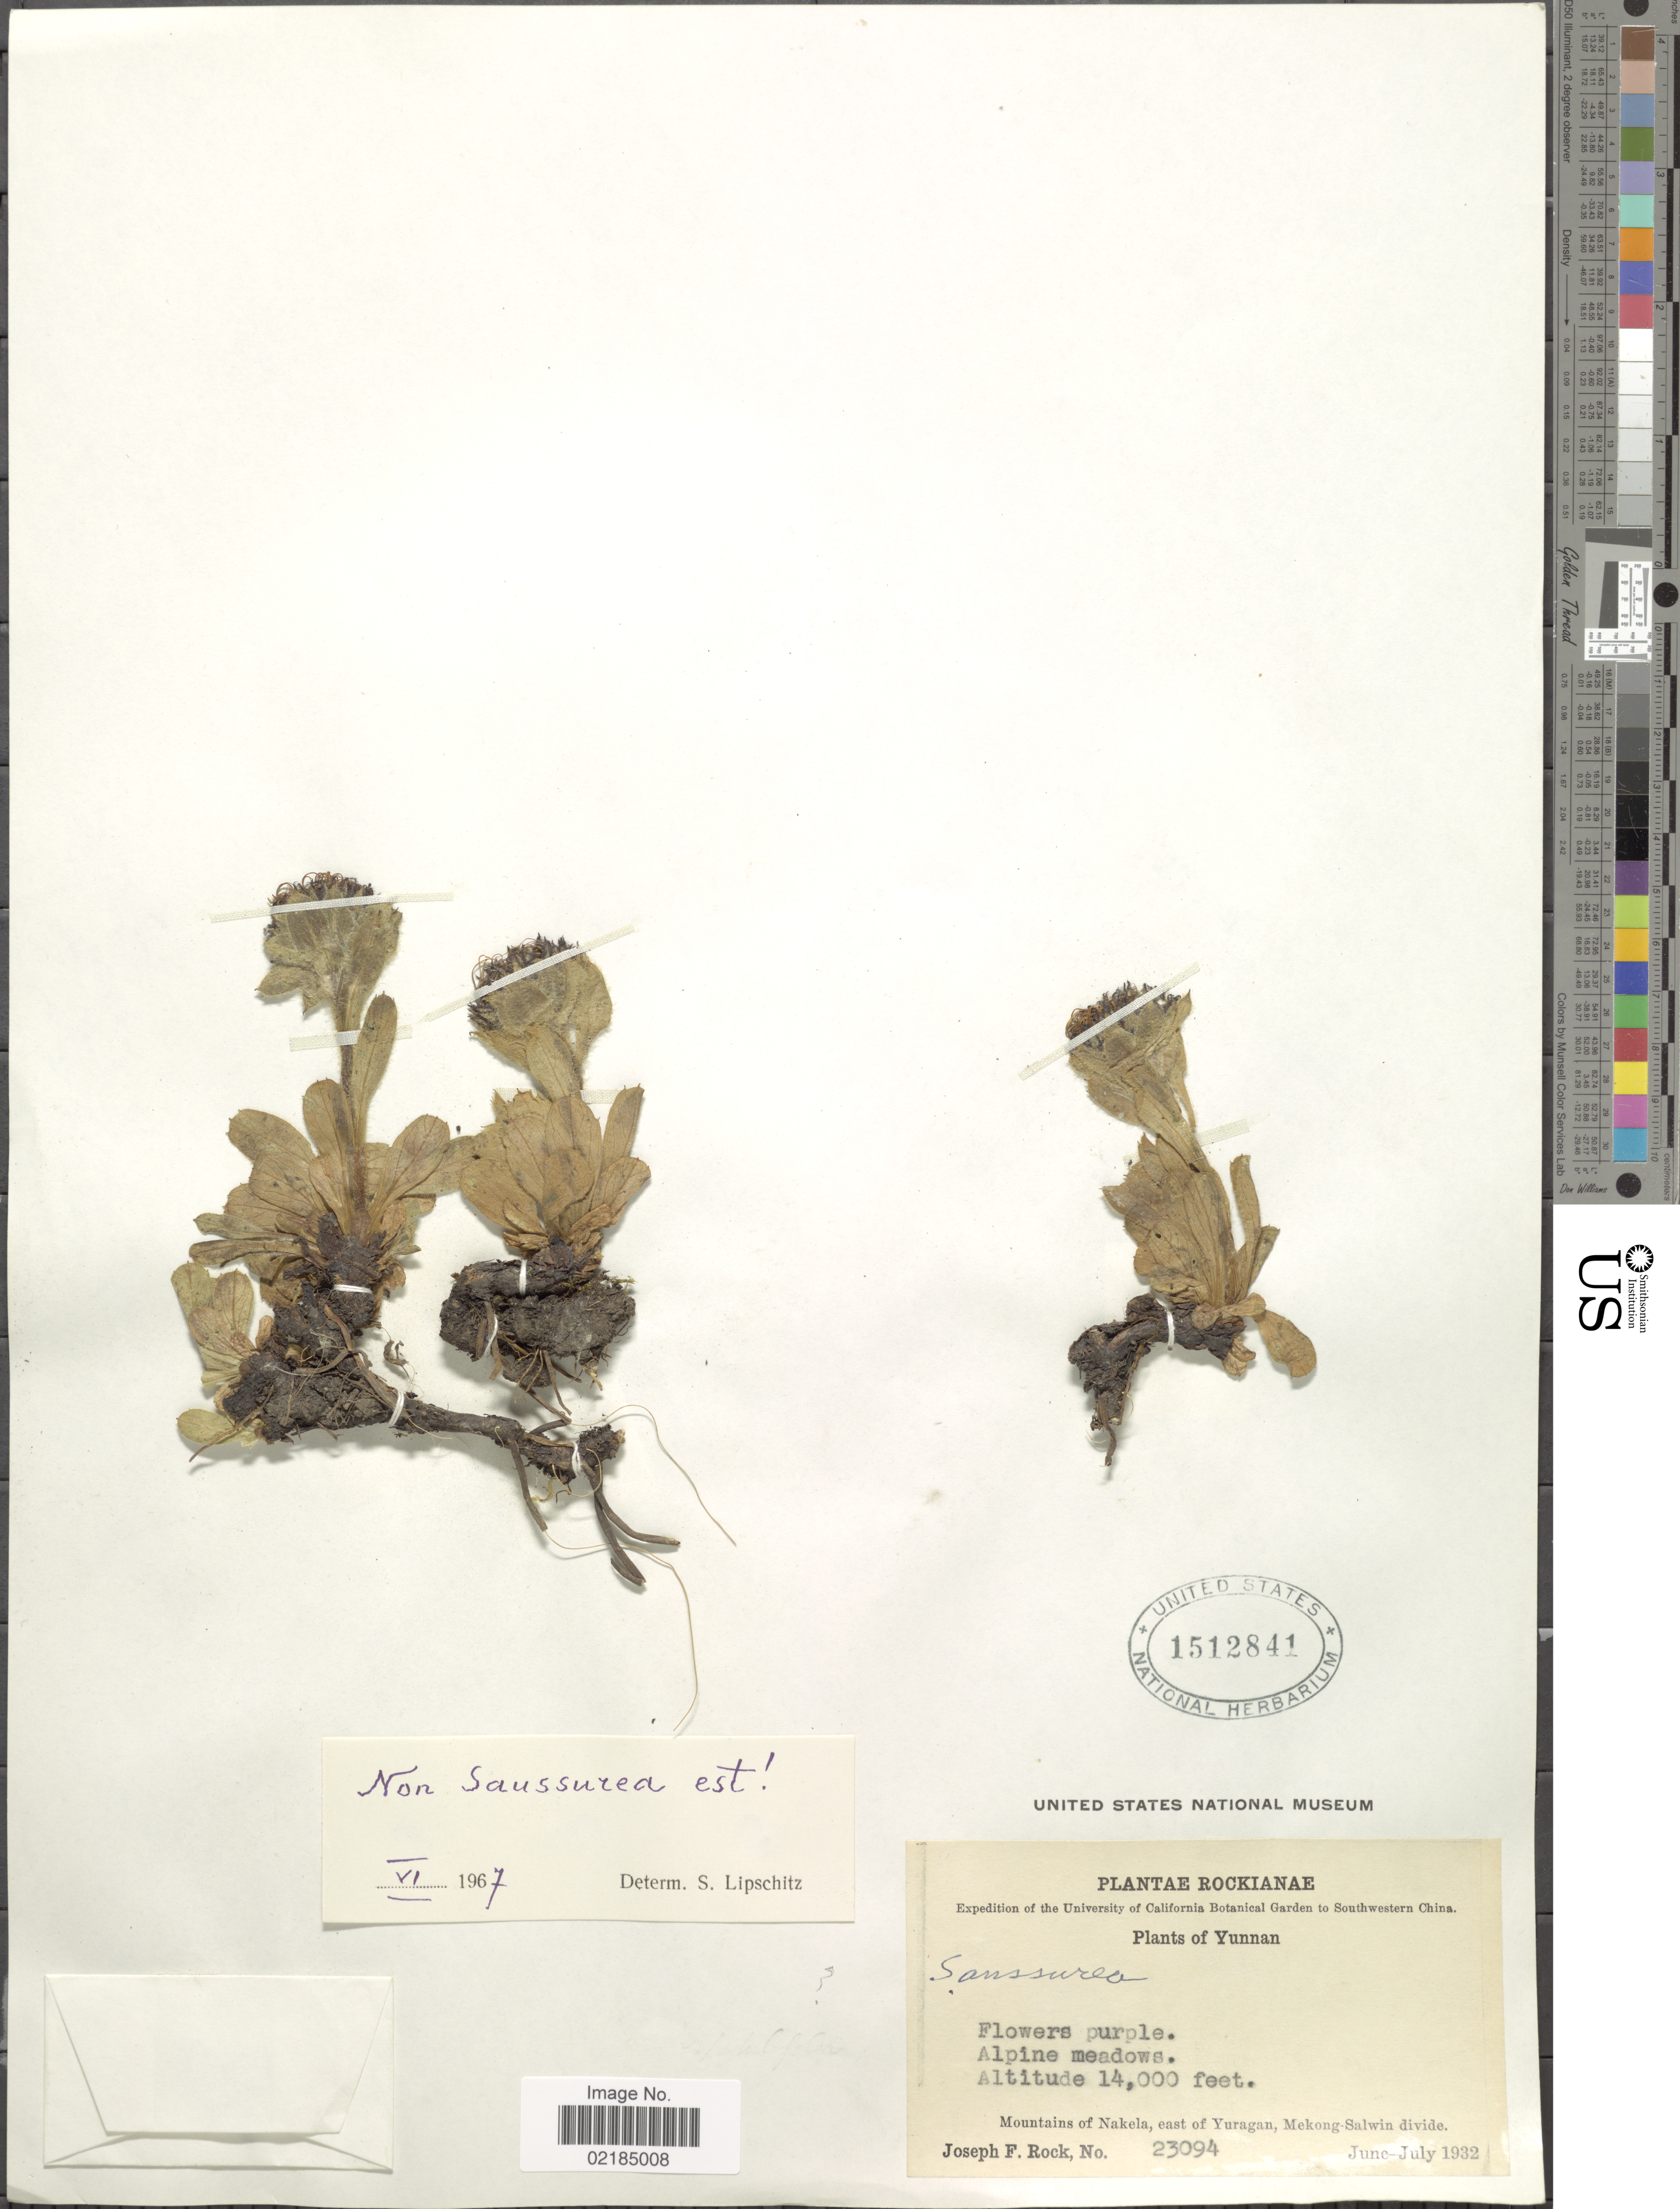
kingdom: Plantae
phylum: Tracheophyta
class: Magnoliopsida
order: Asterales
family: Asteraceae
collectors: J. F. Rock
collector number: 23094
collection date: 1932-06/1932-07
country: China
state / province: Yunnan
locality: Rockianae. University of California Botanical Garden to Southwestern China. Yunnan. Alpine meadows. Mountains of Nakela, east of Yuragan, Mekong-Salwin divide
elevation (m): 4267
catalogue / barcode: US 1512841